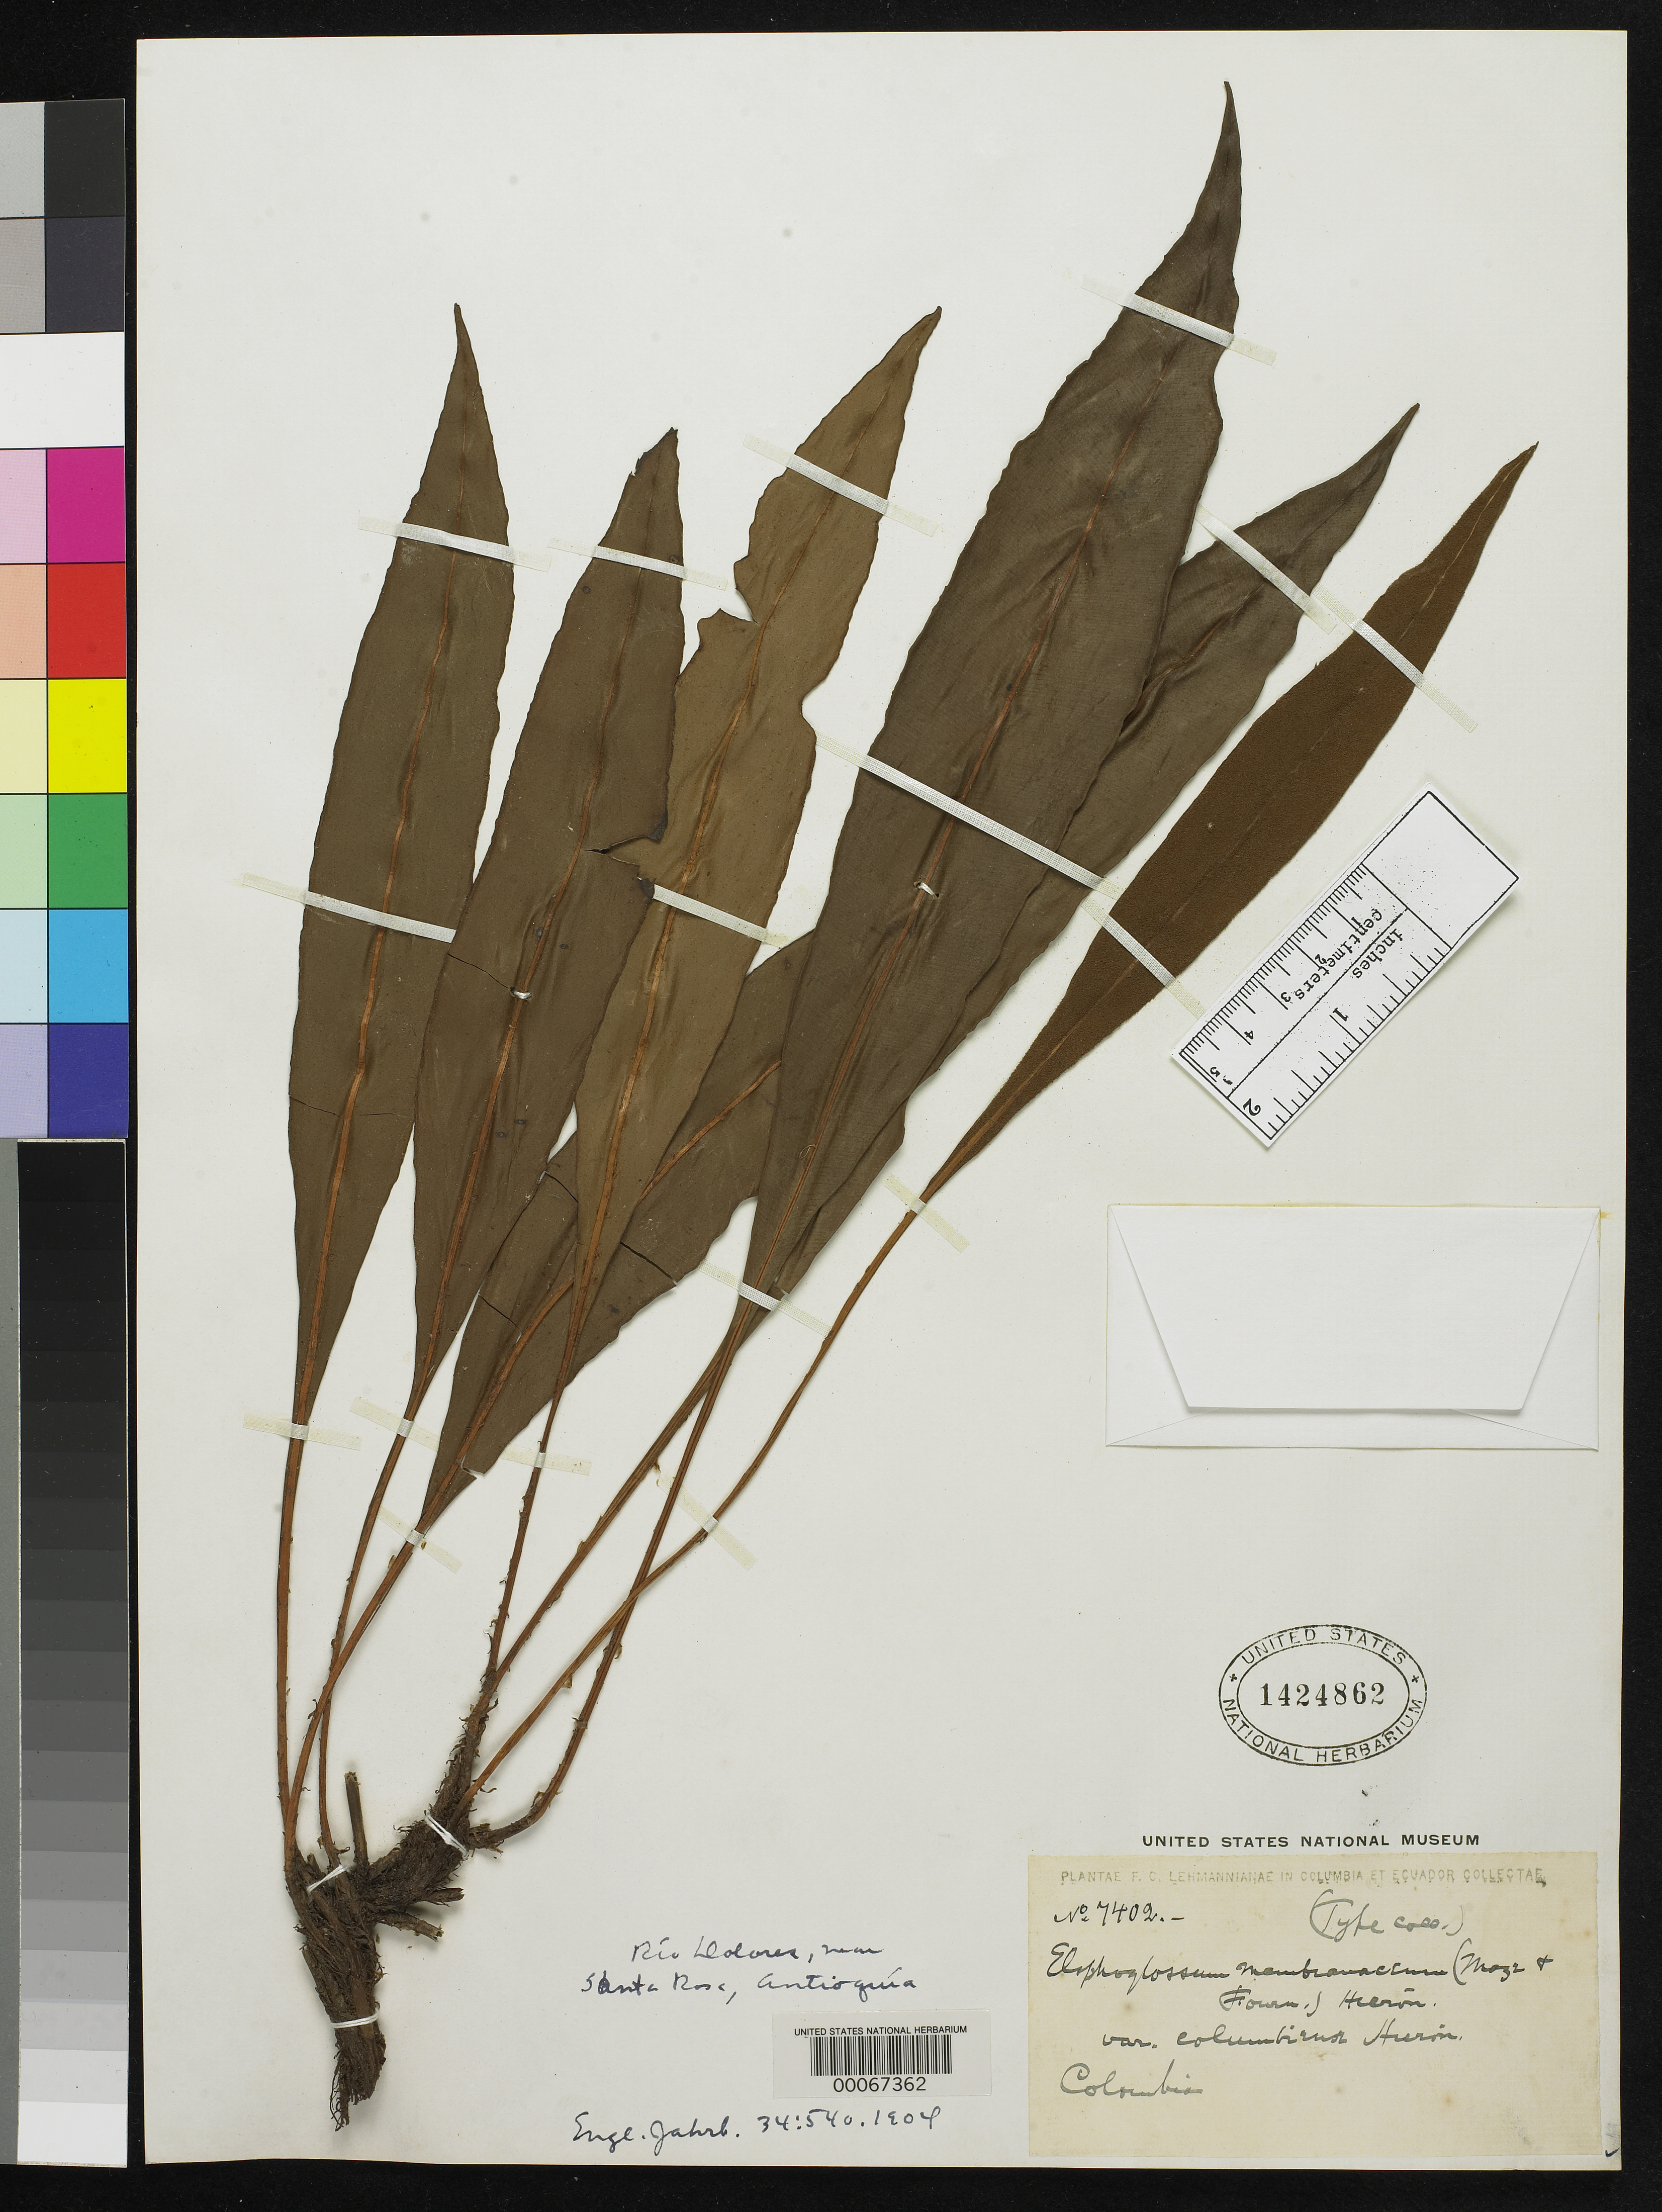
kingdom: Plantae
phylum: Tracheophyta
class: Polypodiopsida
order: Polypodiales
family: Dryopteridaceae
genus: Elaphoglossum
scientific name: Elaphoglossum membrianaceum var. columbiense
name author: Hieron.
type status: Isotype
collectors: F. C. Lehmann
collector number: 7402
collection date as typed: Dec 1891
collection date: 1891-12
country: Colombia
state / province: Antioquia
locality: Rio Dolores prope Santa Rosa.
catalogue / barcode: US 1424862